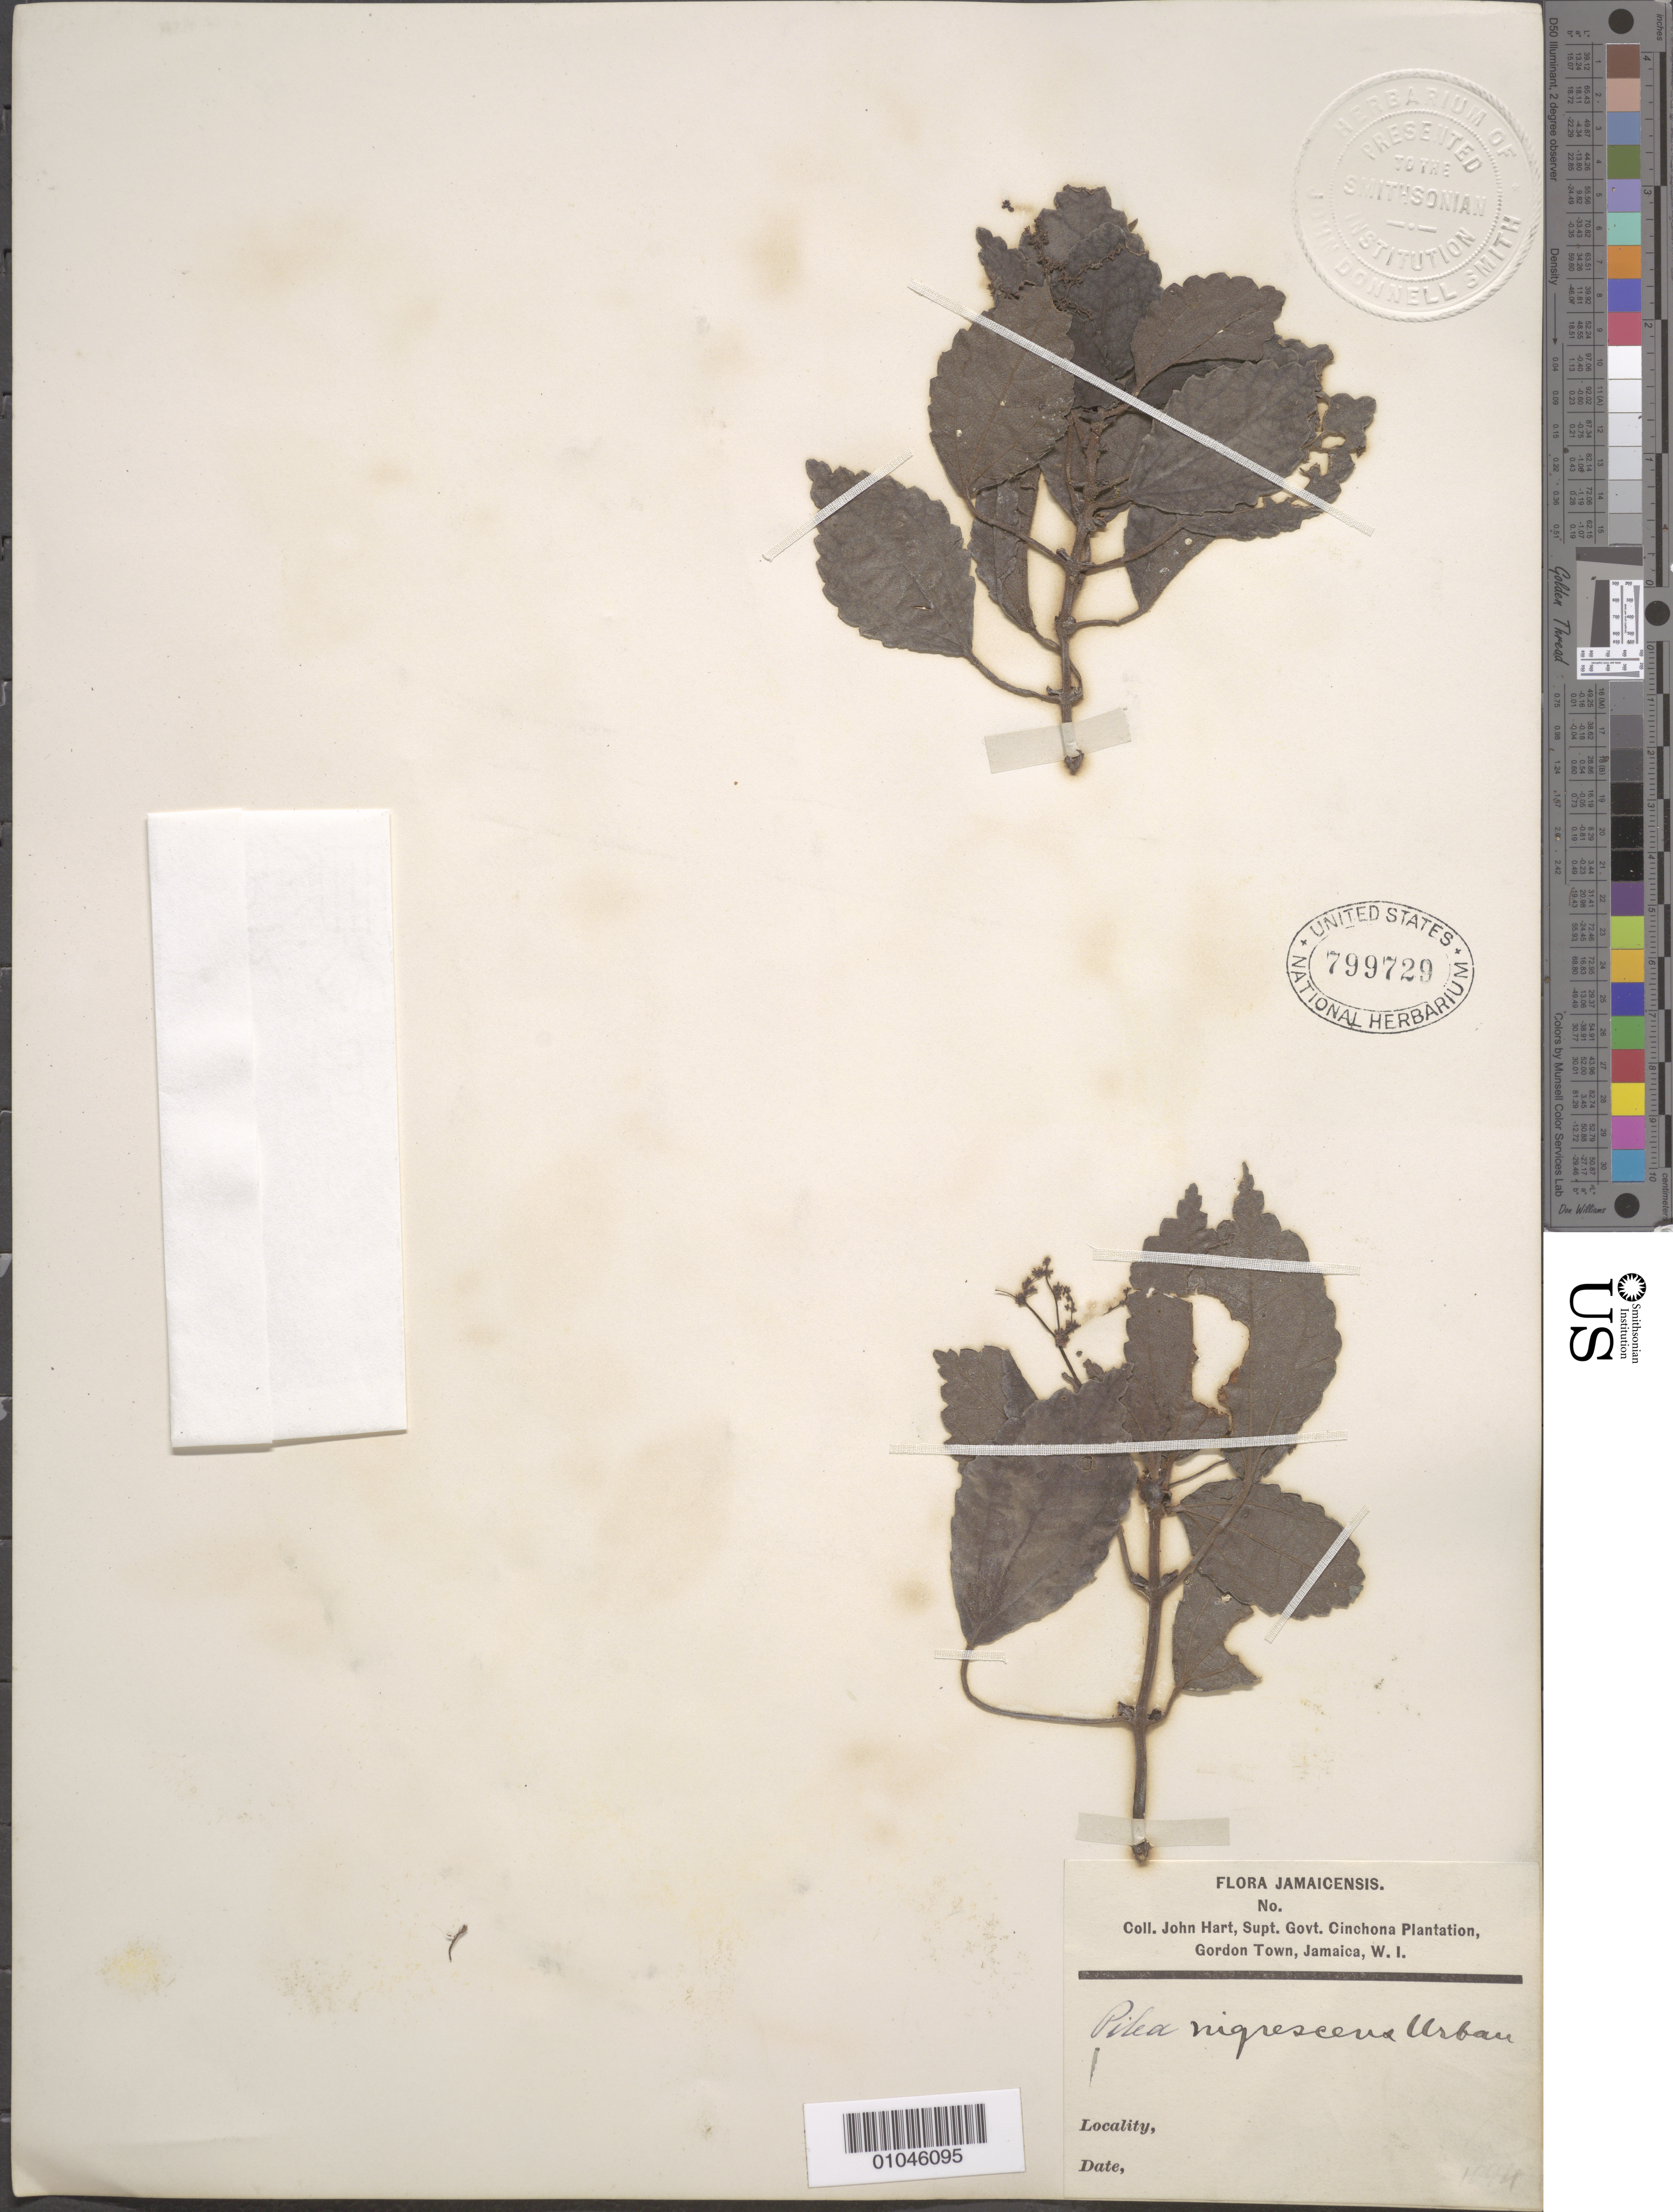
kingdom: Plantae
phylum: Tracheophyta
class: Magnoliopsida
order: Rosales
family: Urticaceae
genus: Pilea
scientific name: Pilea nigrescens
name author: Urb.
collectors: J. Hart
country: Jamaica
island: Jamaica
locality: Gordontown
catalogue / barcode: US 799729